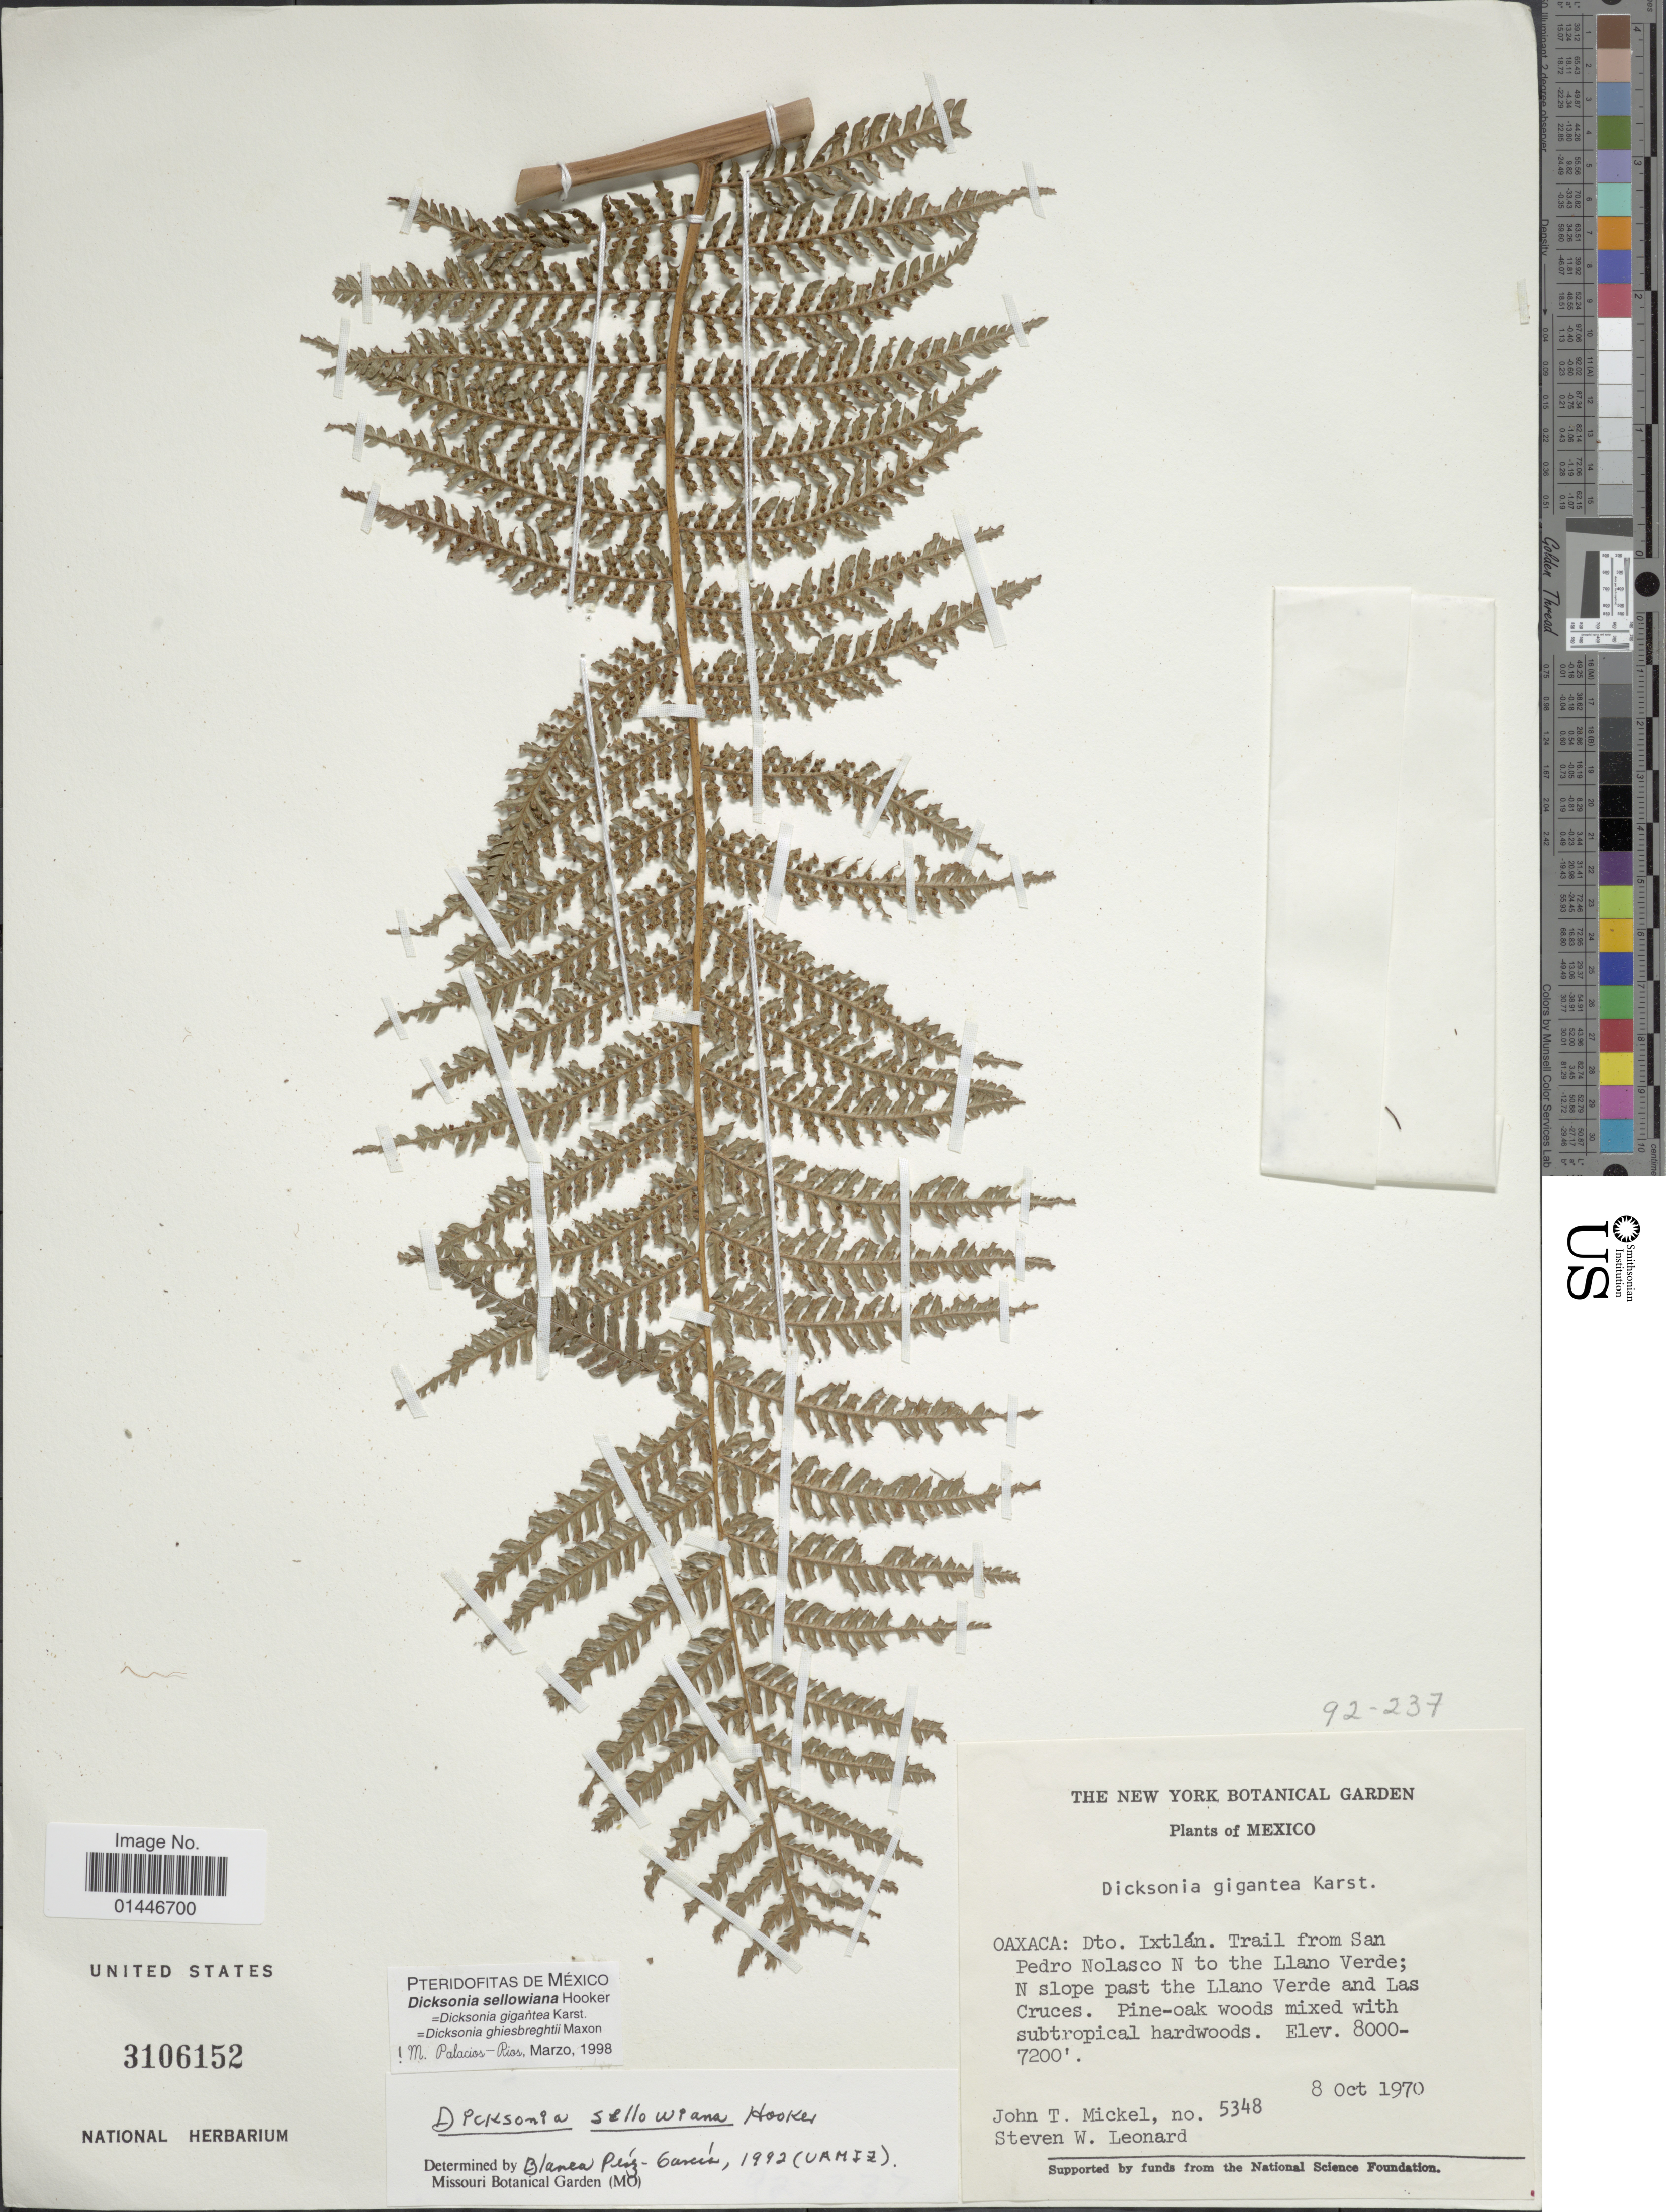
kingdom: Plantae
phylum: Tracheophyta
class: Polypodiopsida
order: Cyatheales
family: Dicksoniaceae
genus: Dicksonia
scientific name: Dicksonia sellowiana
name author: Hook.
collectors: J. T. Mickel & S. W. Leonard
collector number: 5348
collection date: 1970-10-08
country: Mexico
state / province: Oaxaca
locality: Dto. Ixtlan, trail from San Pedro Nolasco N to the Llano Verde, N slope past the Llano Verde and Las Cruces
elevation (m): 2195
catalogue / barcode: US 3106152